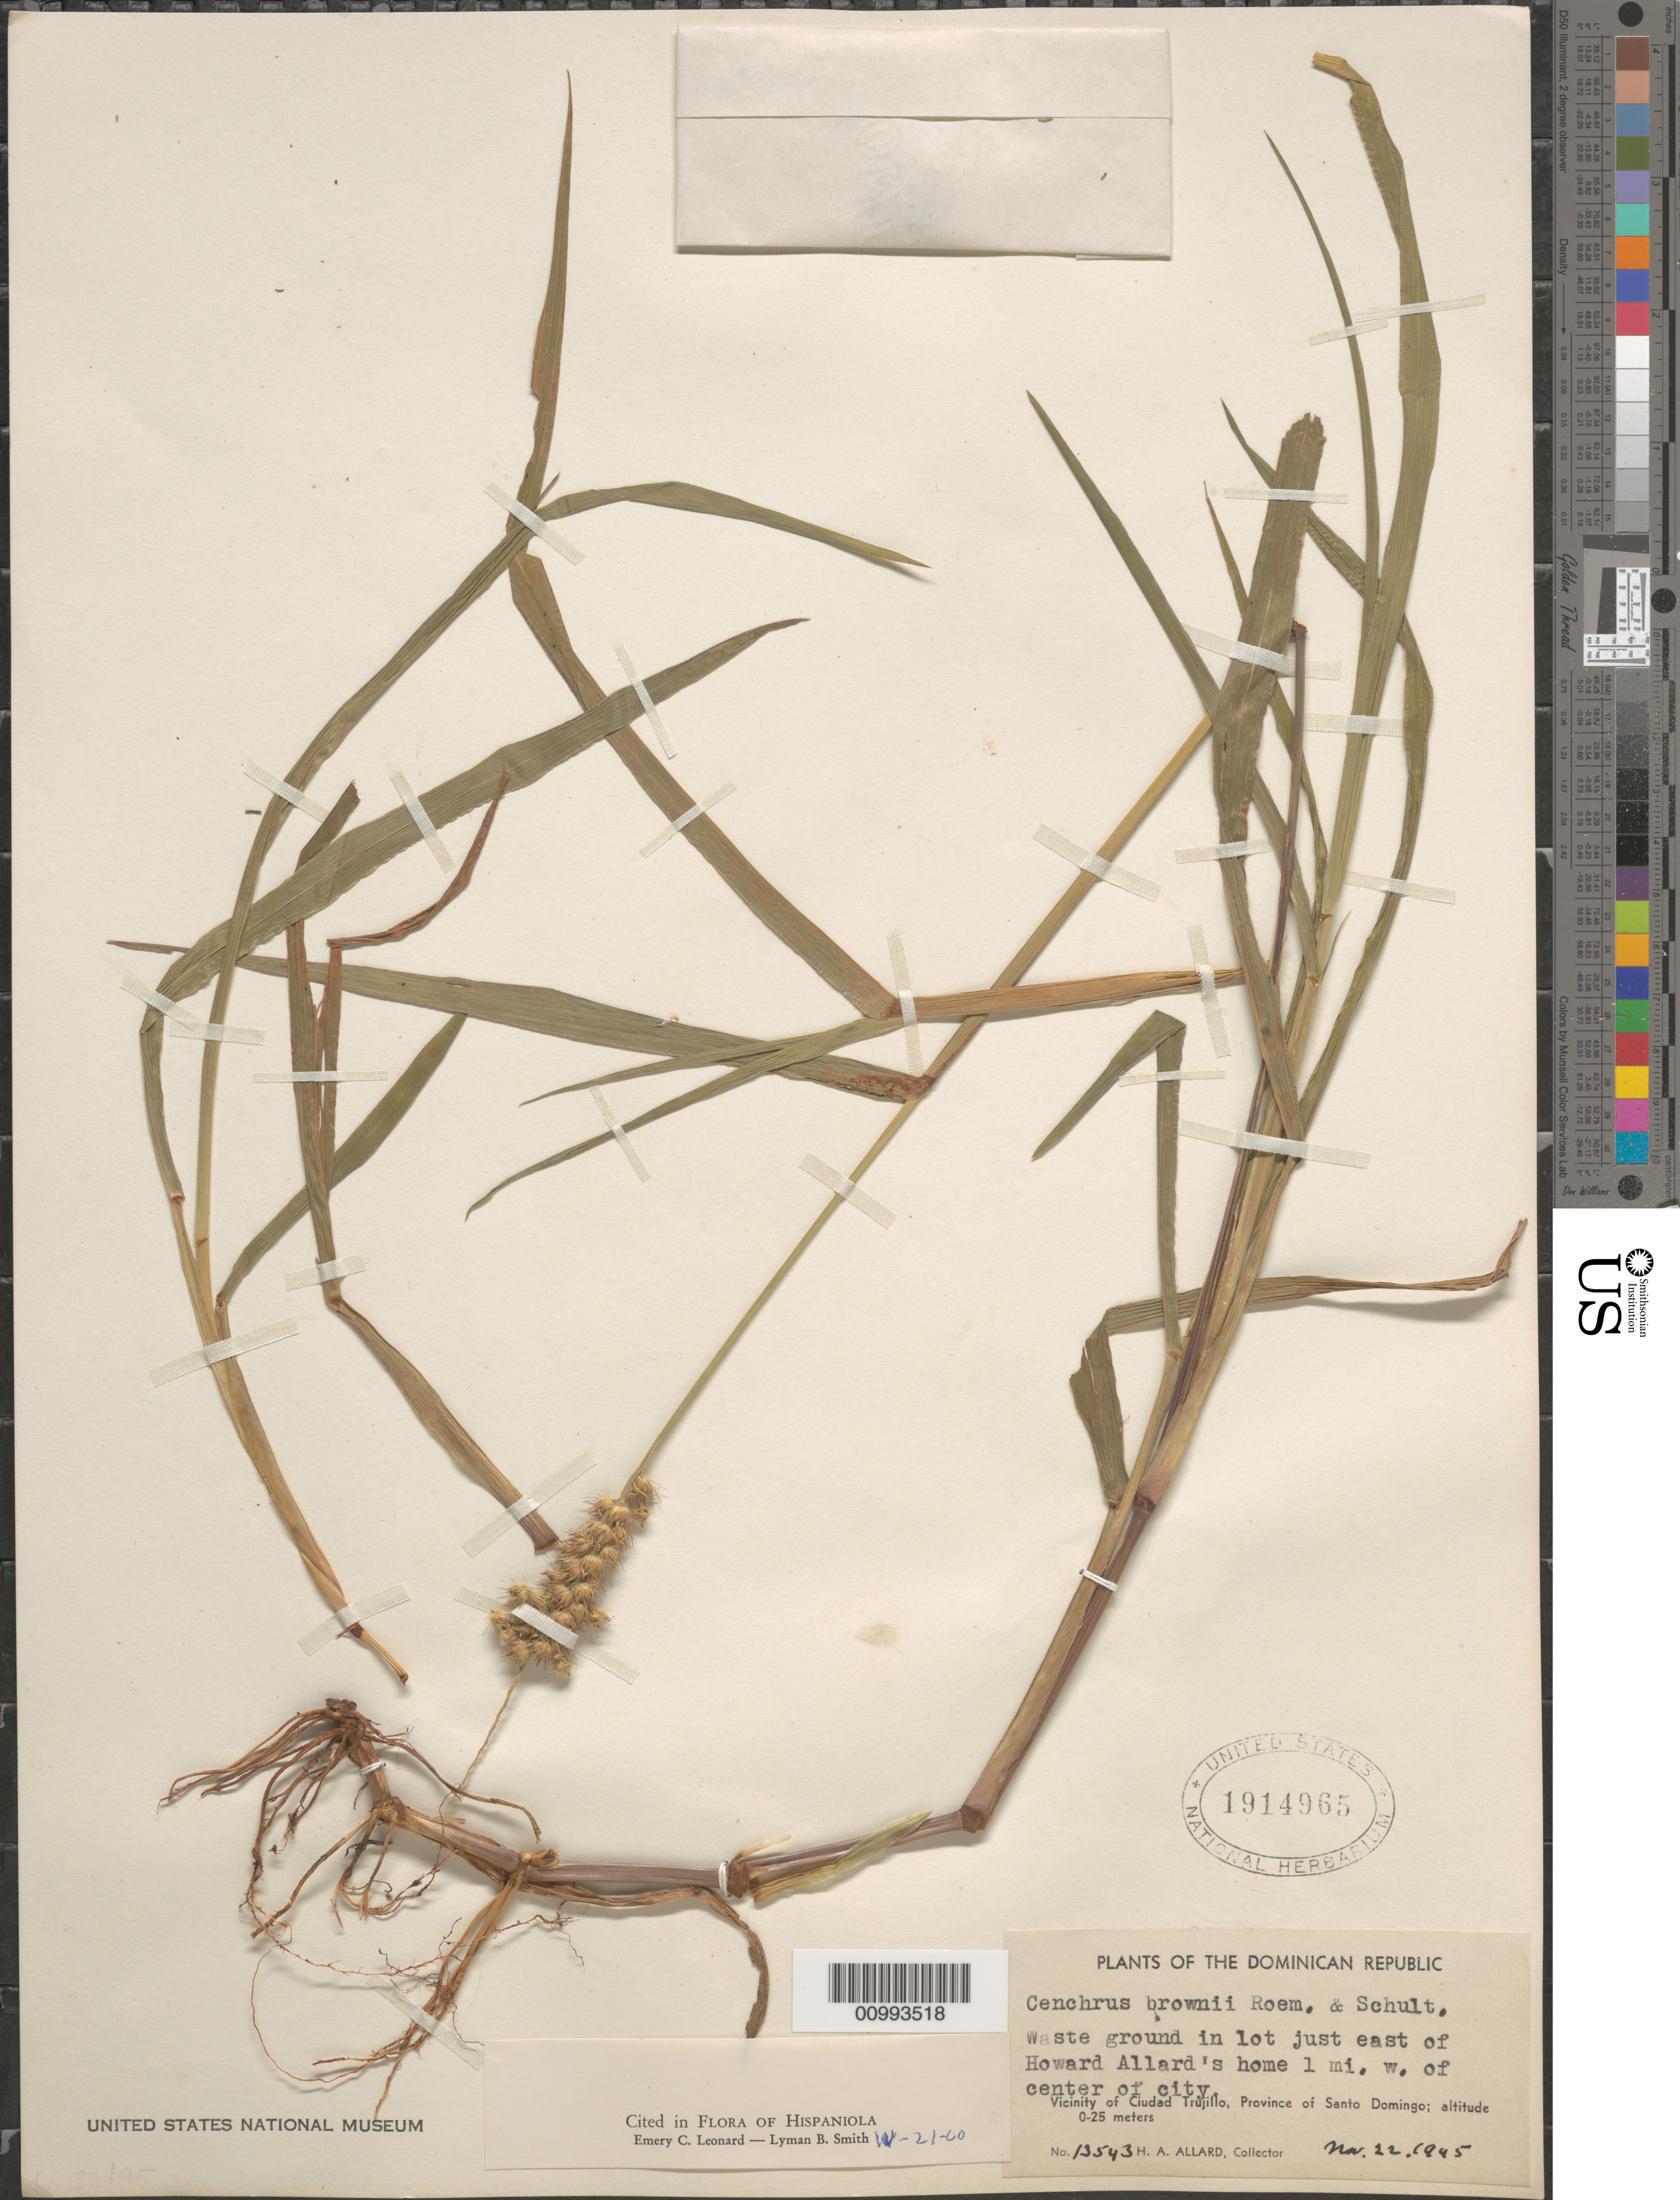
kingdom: Plantae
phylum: Tracheophyta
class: Liliopsida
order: Poales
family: Poaceae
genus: Cenchrus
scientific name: Cenchrus brownii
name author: Roem. & Schult.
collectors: H. A. Allard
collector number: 13543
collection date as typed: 21 Nov 1945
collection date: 1945-11-21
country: Dominican Republic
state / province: Distrito Nacional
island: Hispaniola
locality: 1 mile west of center of Santo Domingo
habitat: waste ground in lot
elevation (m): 0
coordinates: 0 N, 0 E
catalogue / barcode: US 1914965